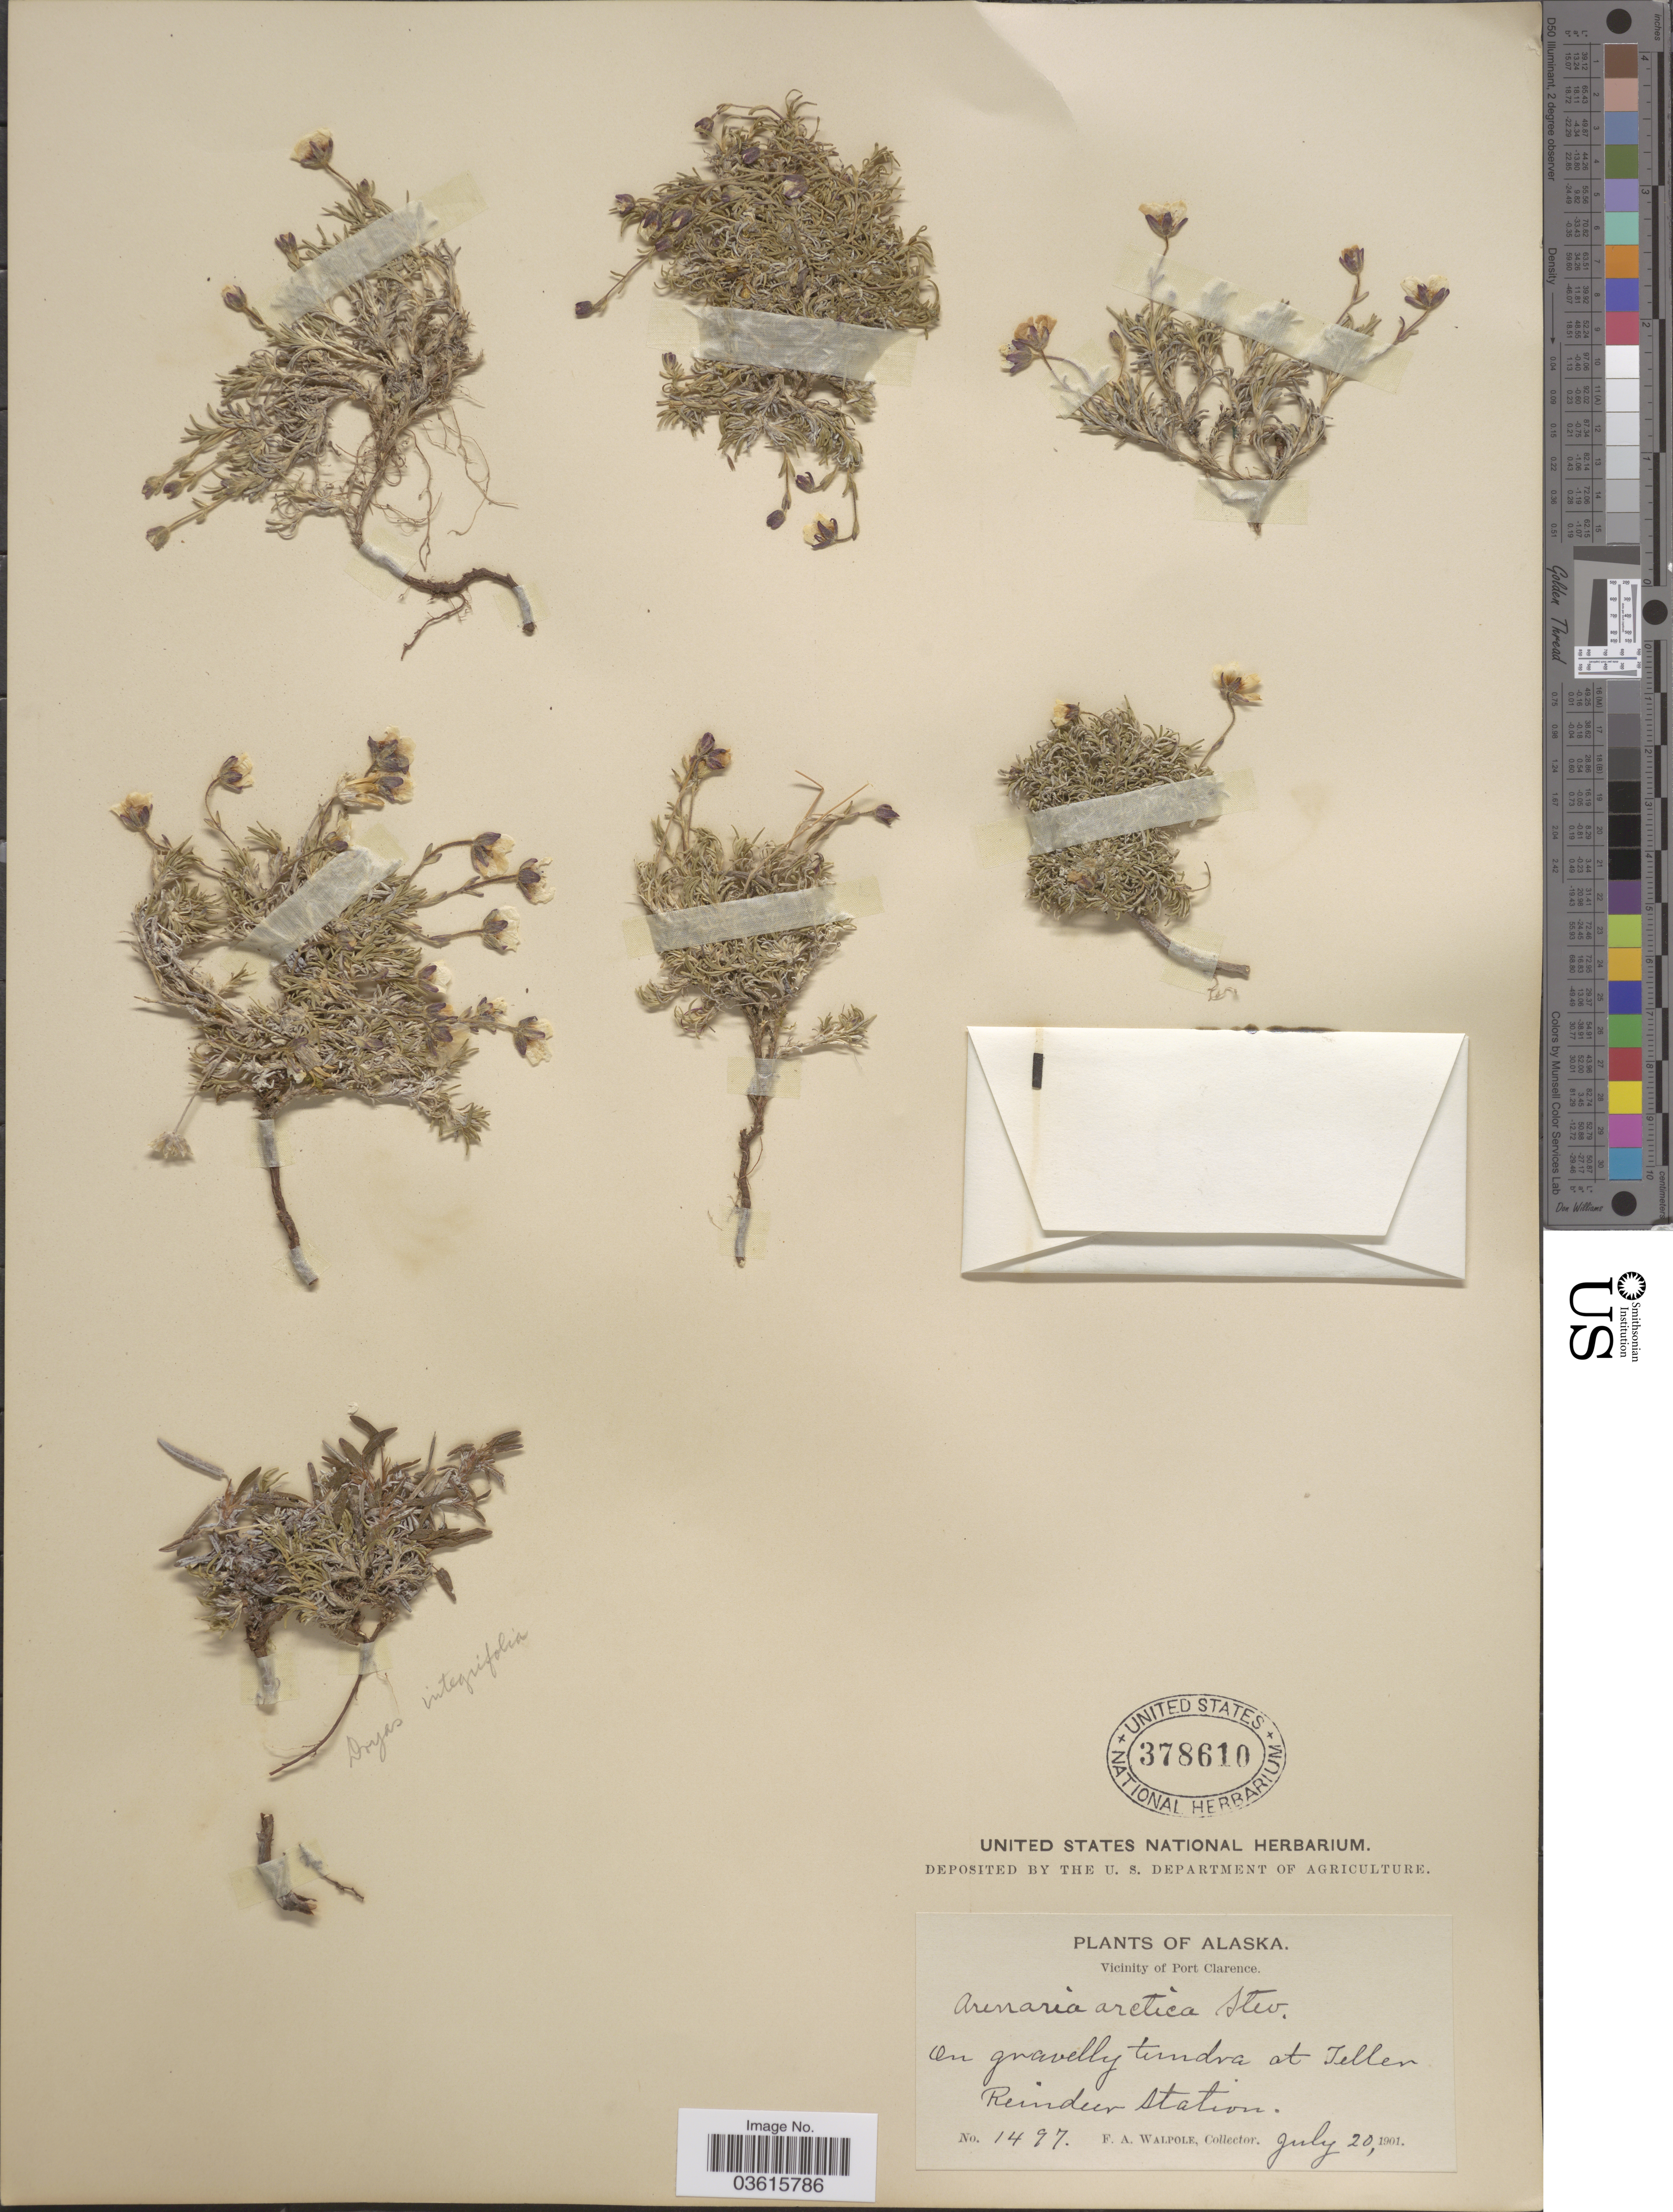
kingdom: Plantae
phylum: Tracheophyta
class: Magnoliopsida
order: Caryophyllales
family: Caryophyllaceae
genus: Cherleria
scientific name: Cherleria arctica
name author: (Steven ex Ser.) A.J. Moore & Dillenb.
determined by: Strong, M. T., (US), Smithsonian Institution - National Museum of Natural History (UNITED STATES)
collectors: F. Walpole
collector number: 1497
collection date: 1901-07-20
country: United States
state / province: Alaska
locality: Vicinity of Port Clarence. Teller Reindeer Station.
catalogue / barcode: US 378610